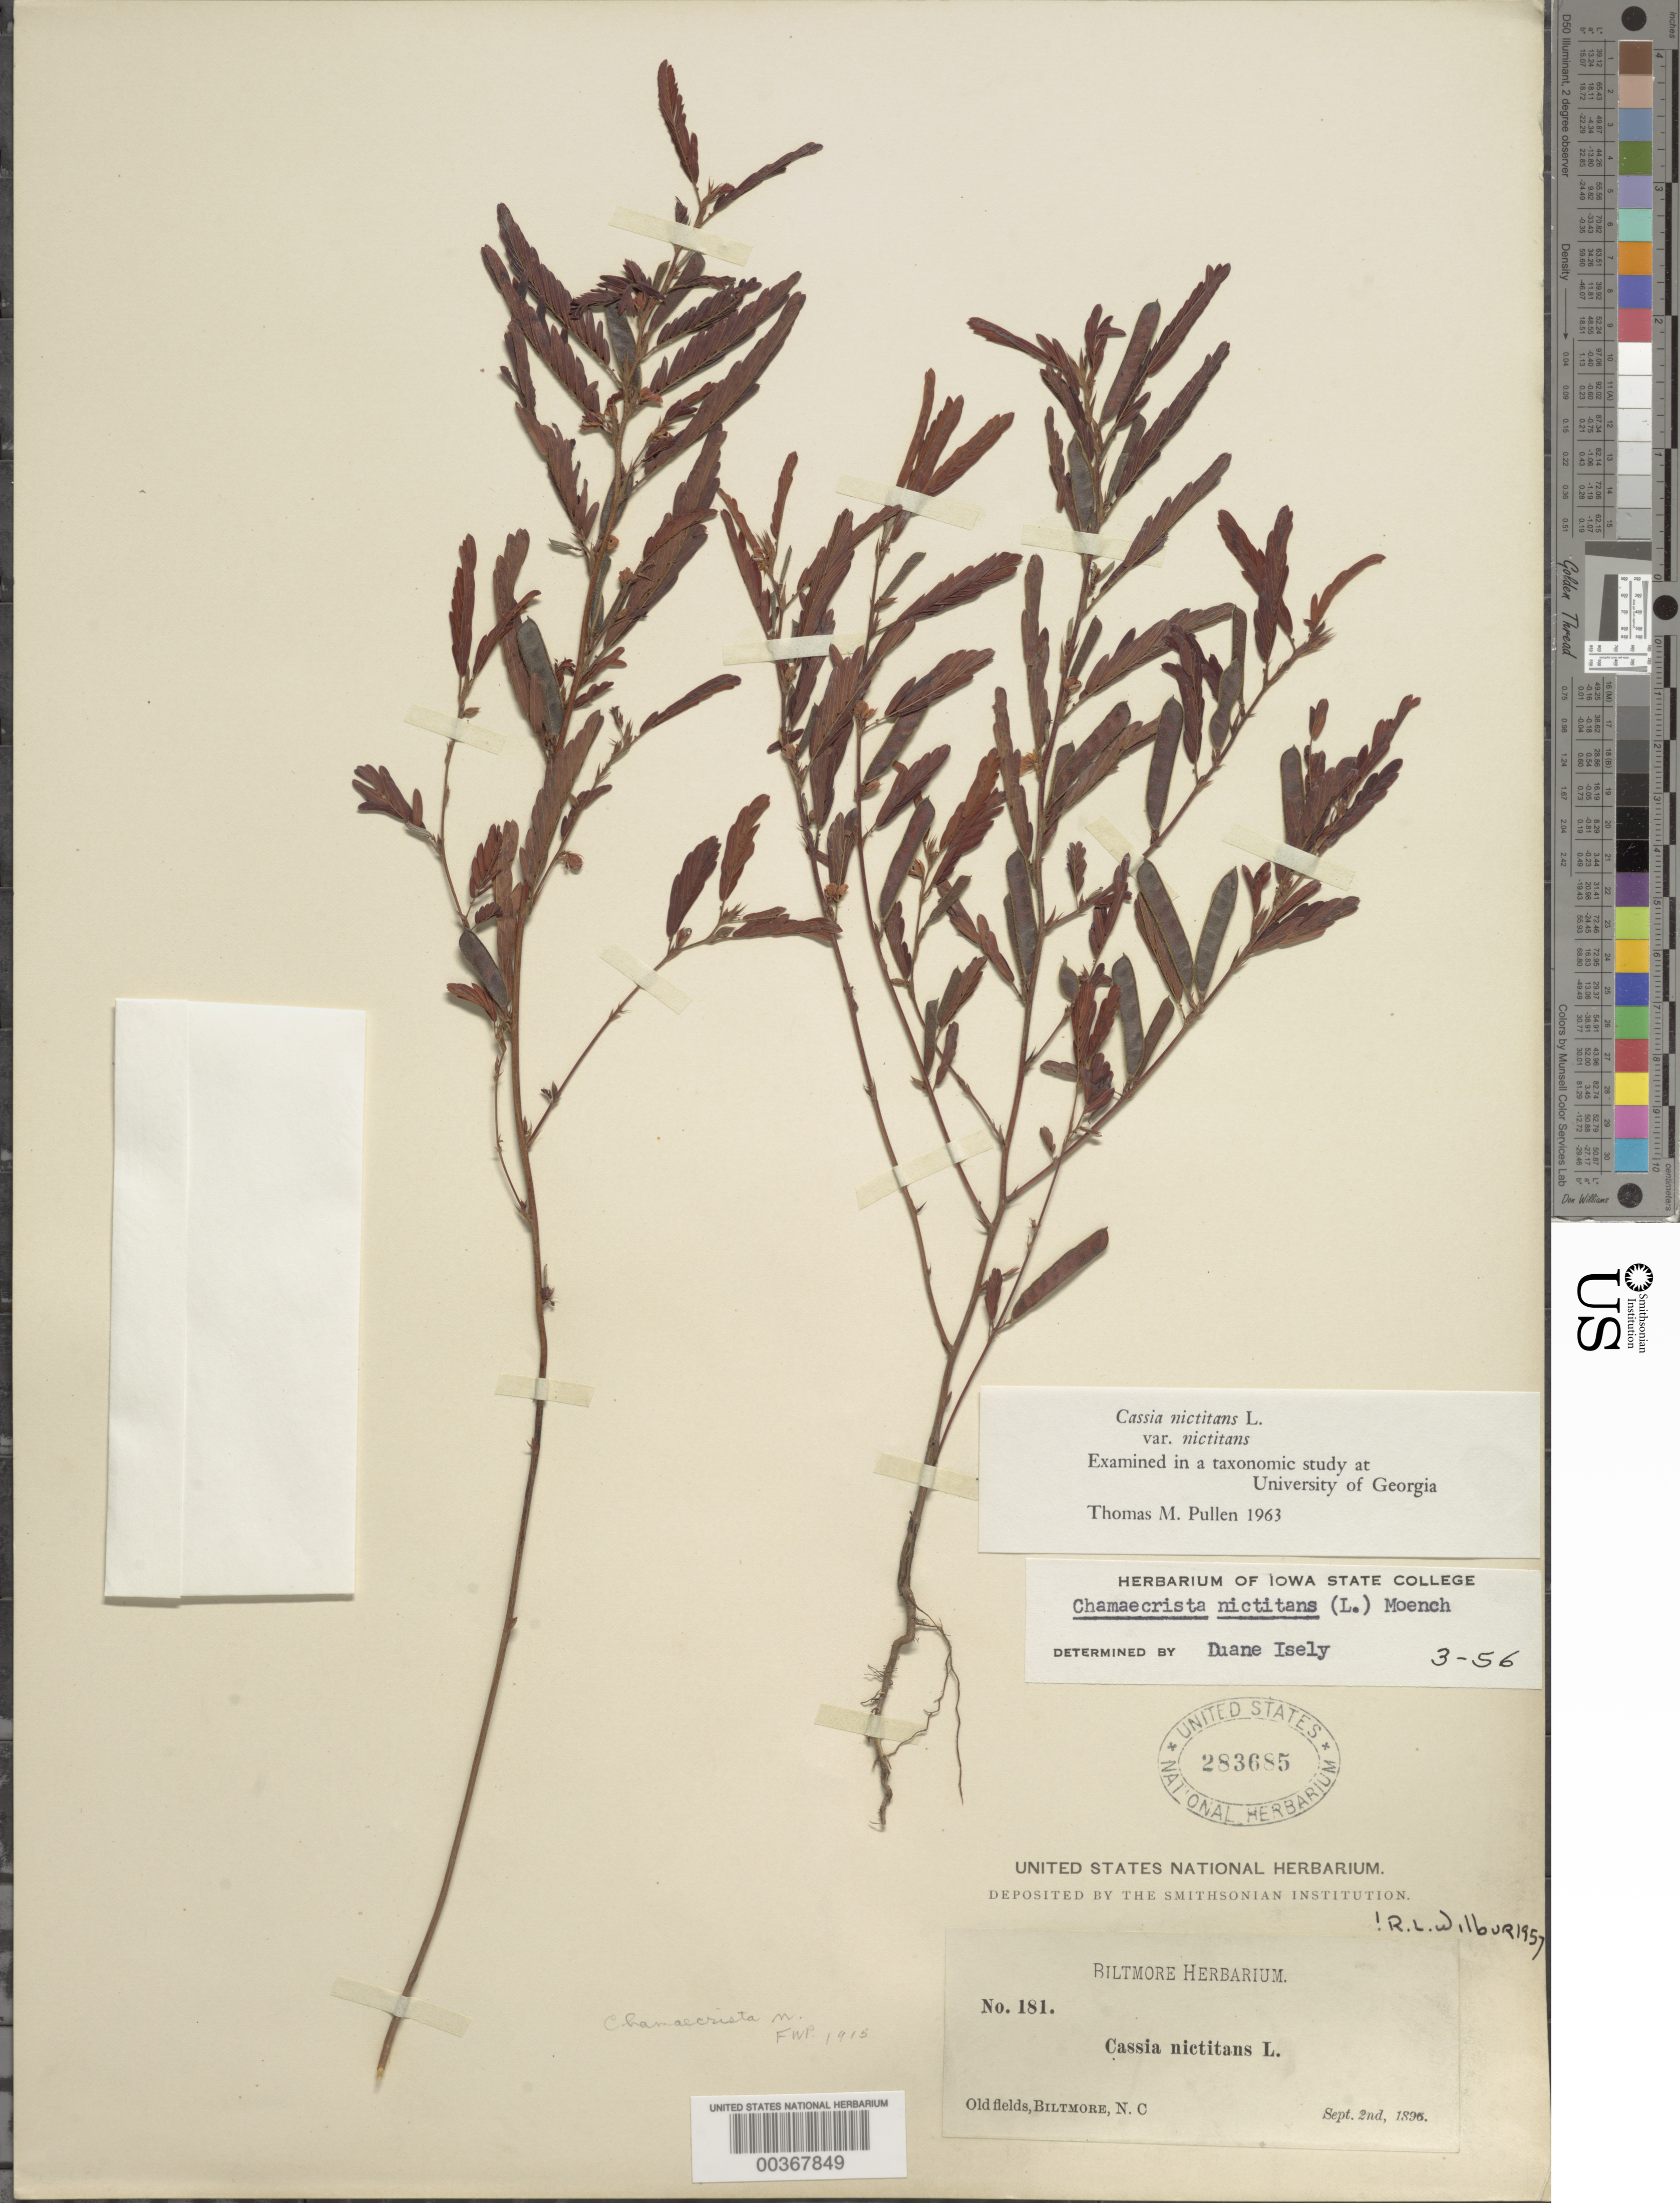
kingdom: Plantae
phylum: Tracheophyta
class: Magnoliopsida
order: Fabales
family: Fabaceae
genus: Chamaecrista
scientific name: Chamaecrista nictitans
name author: (L.) Moench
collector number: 181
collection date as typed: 02 Sep 1895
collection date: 1895-09-02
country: United States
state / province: North Carolina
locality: Biltmore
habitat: Old fields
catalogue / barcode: US 283685